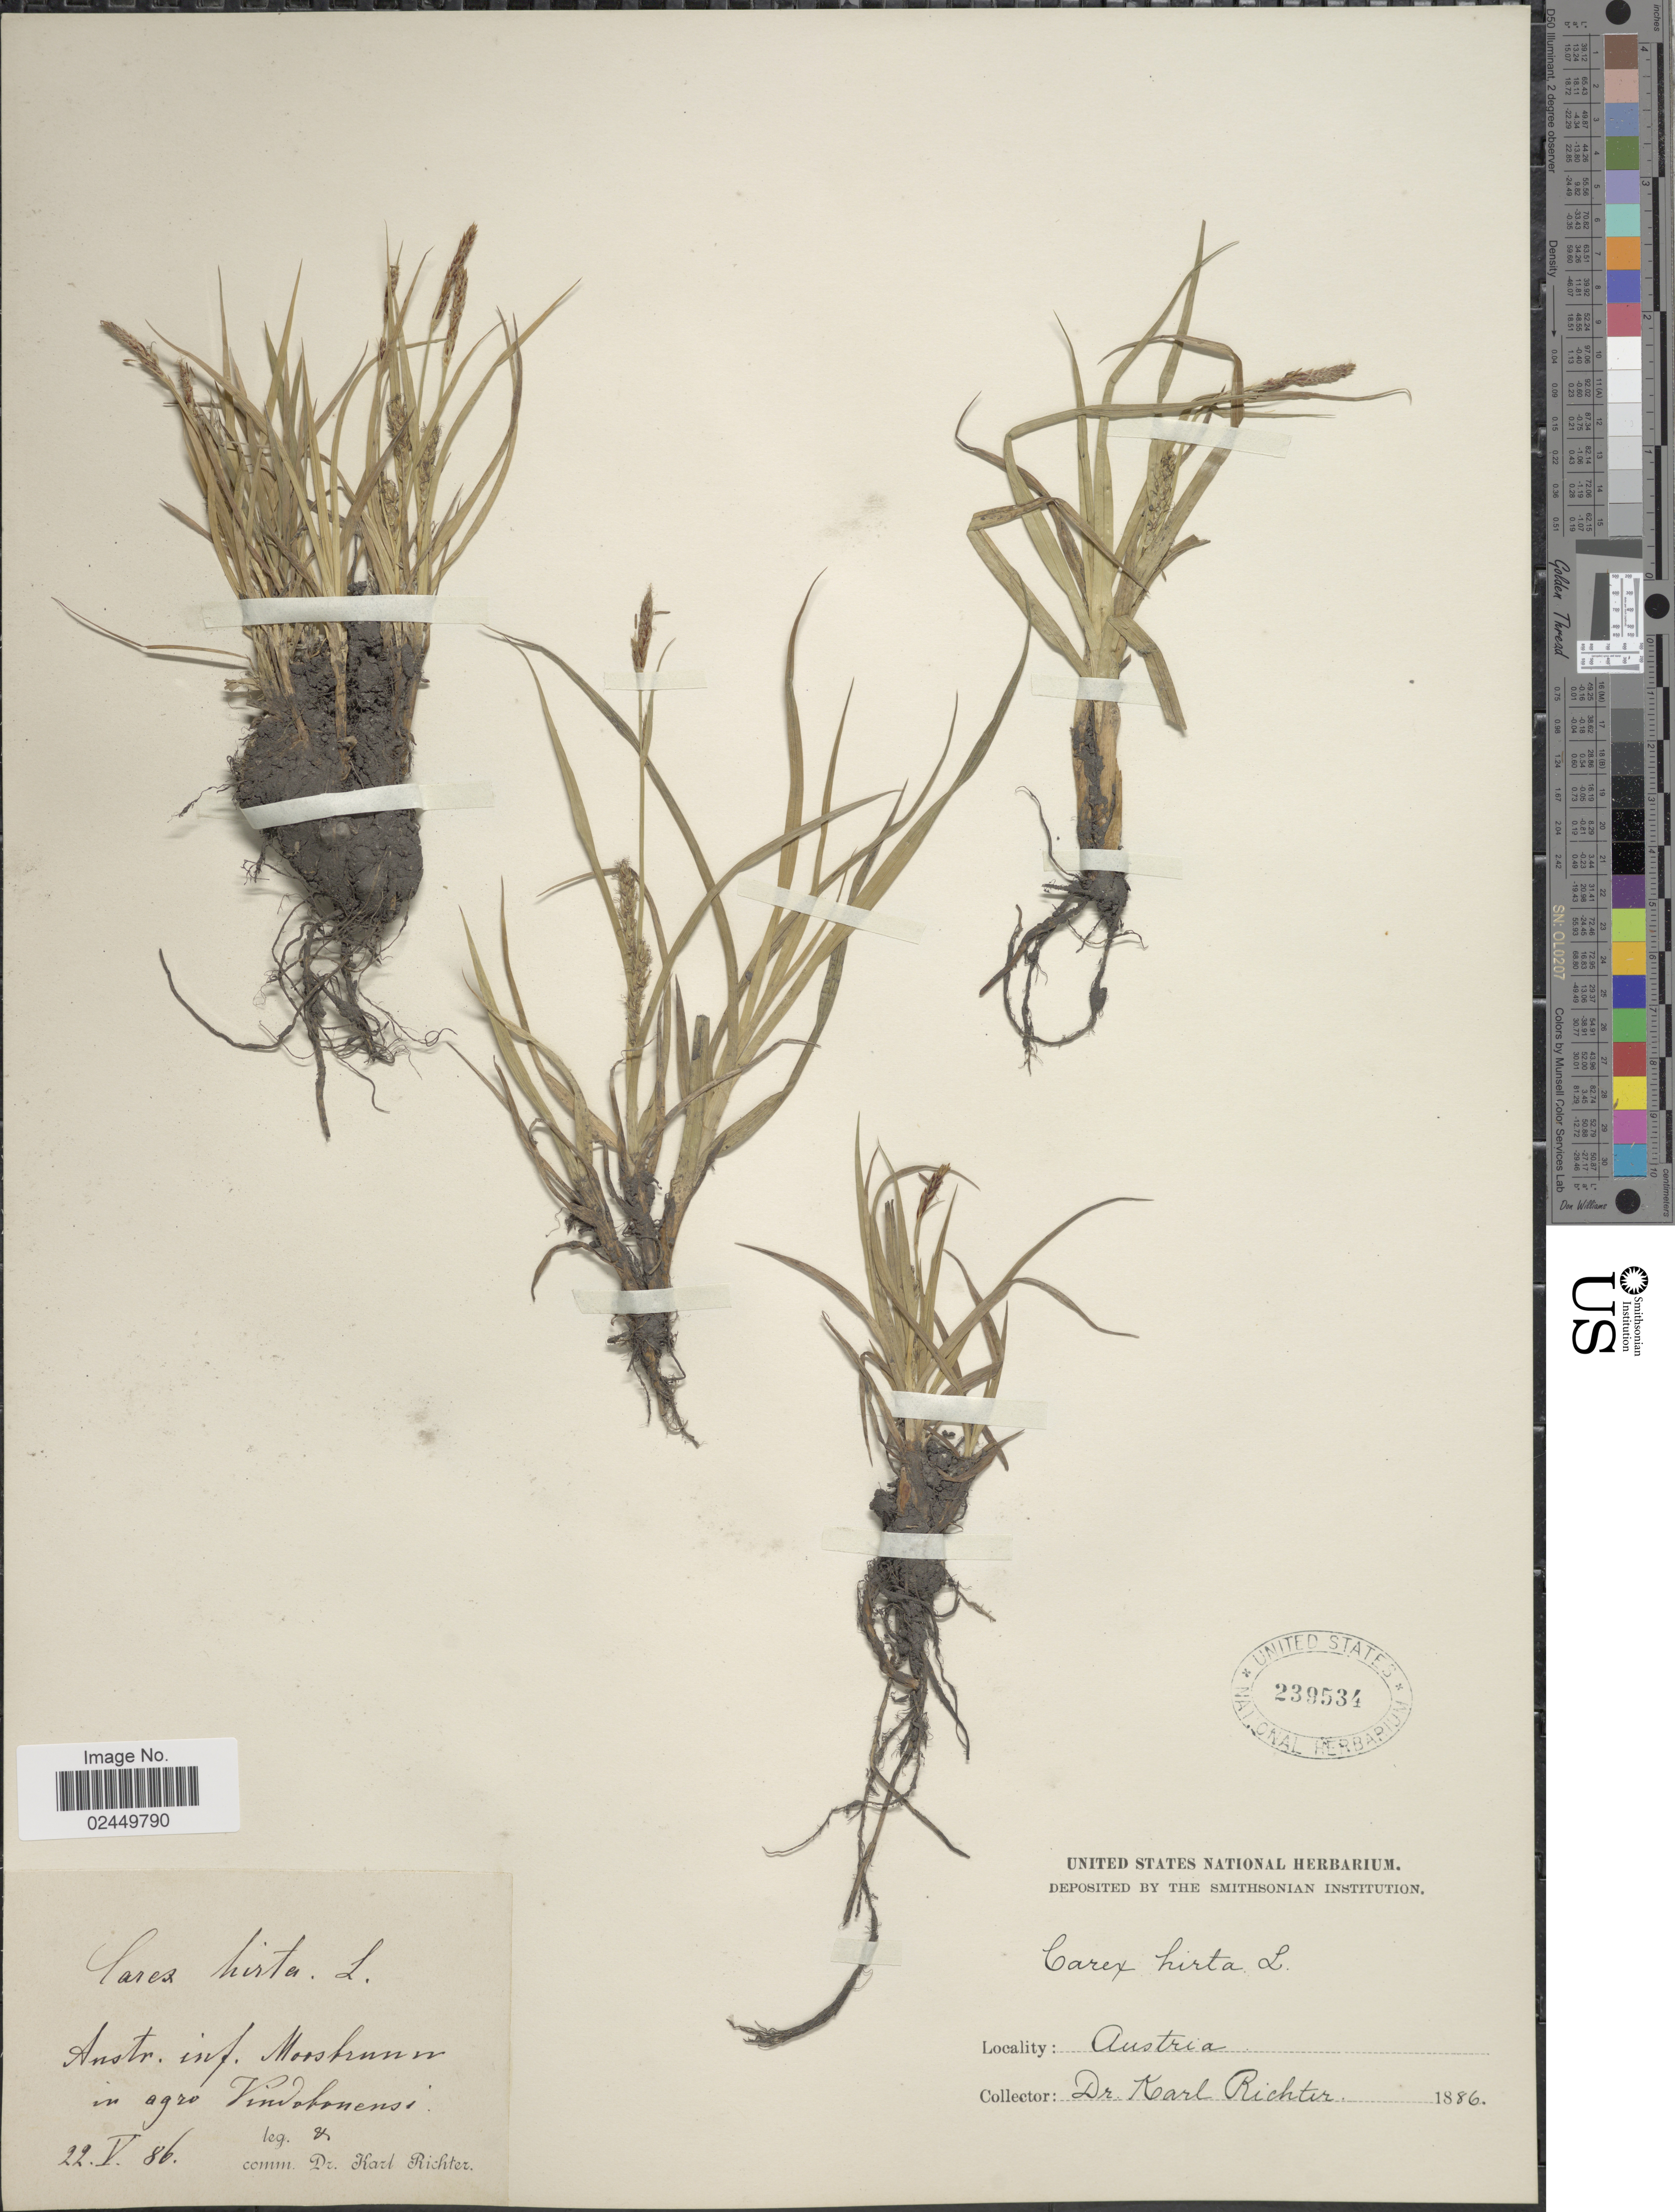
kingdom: Plantae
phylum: Tracheophyta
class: Liliopsida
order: Poales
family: Cyperaceae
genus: Carex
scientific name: Carex hirta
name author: L.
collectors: K. Richter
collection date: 1886-05-22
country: Austria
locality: Austr. inf. Ad Himiberg in agro Vindobonensi [interpreted]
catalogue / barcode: US 239534